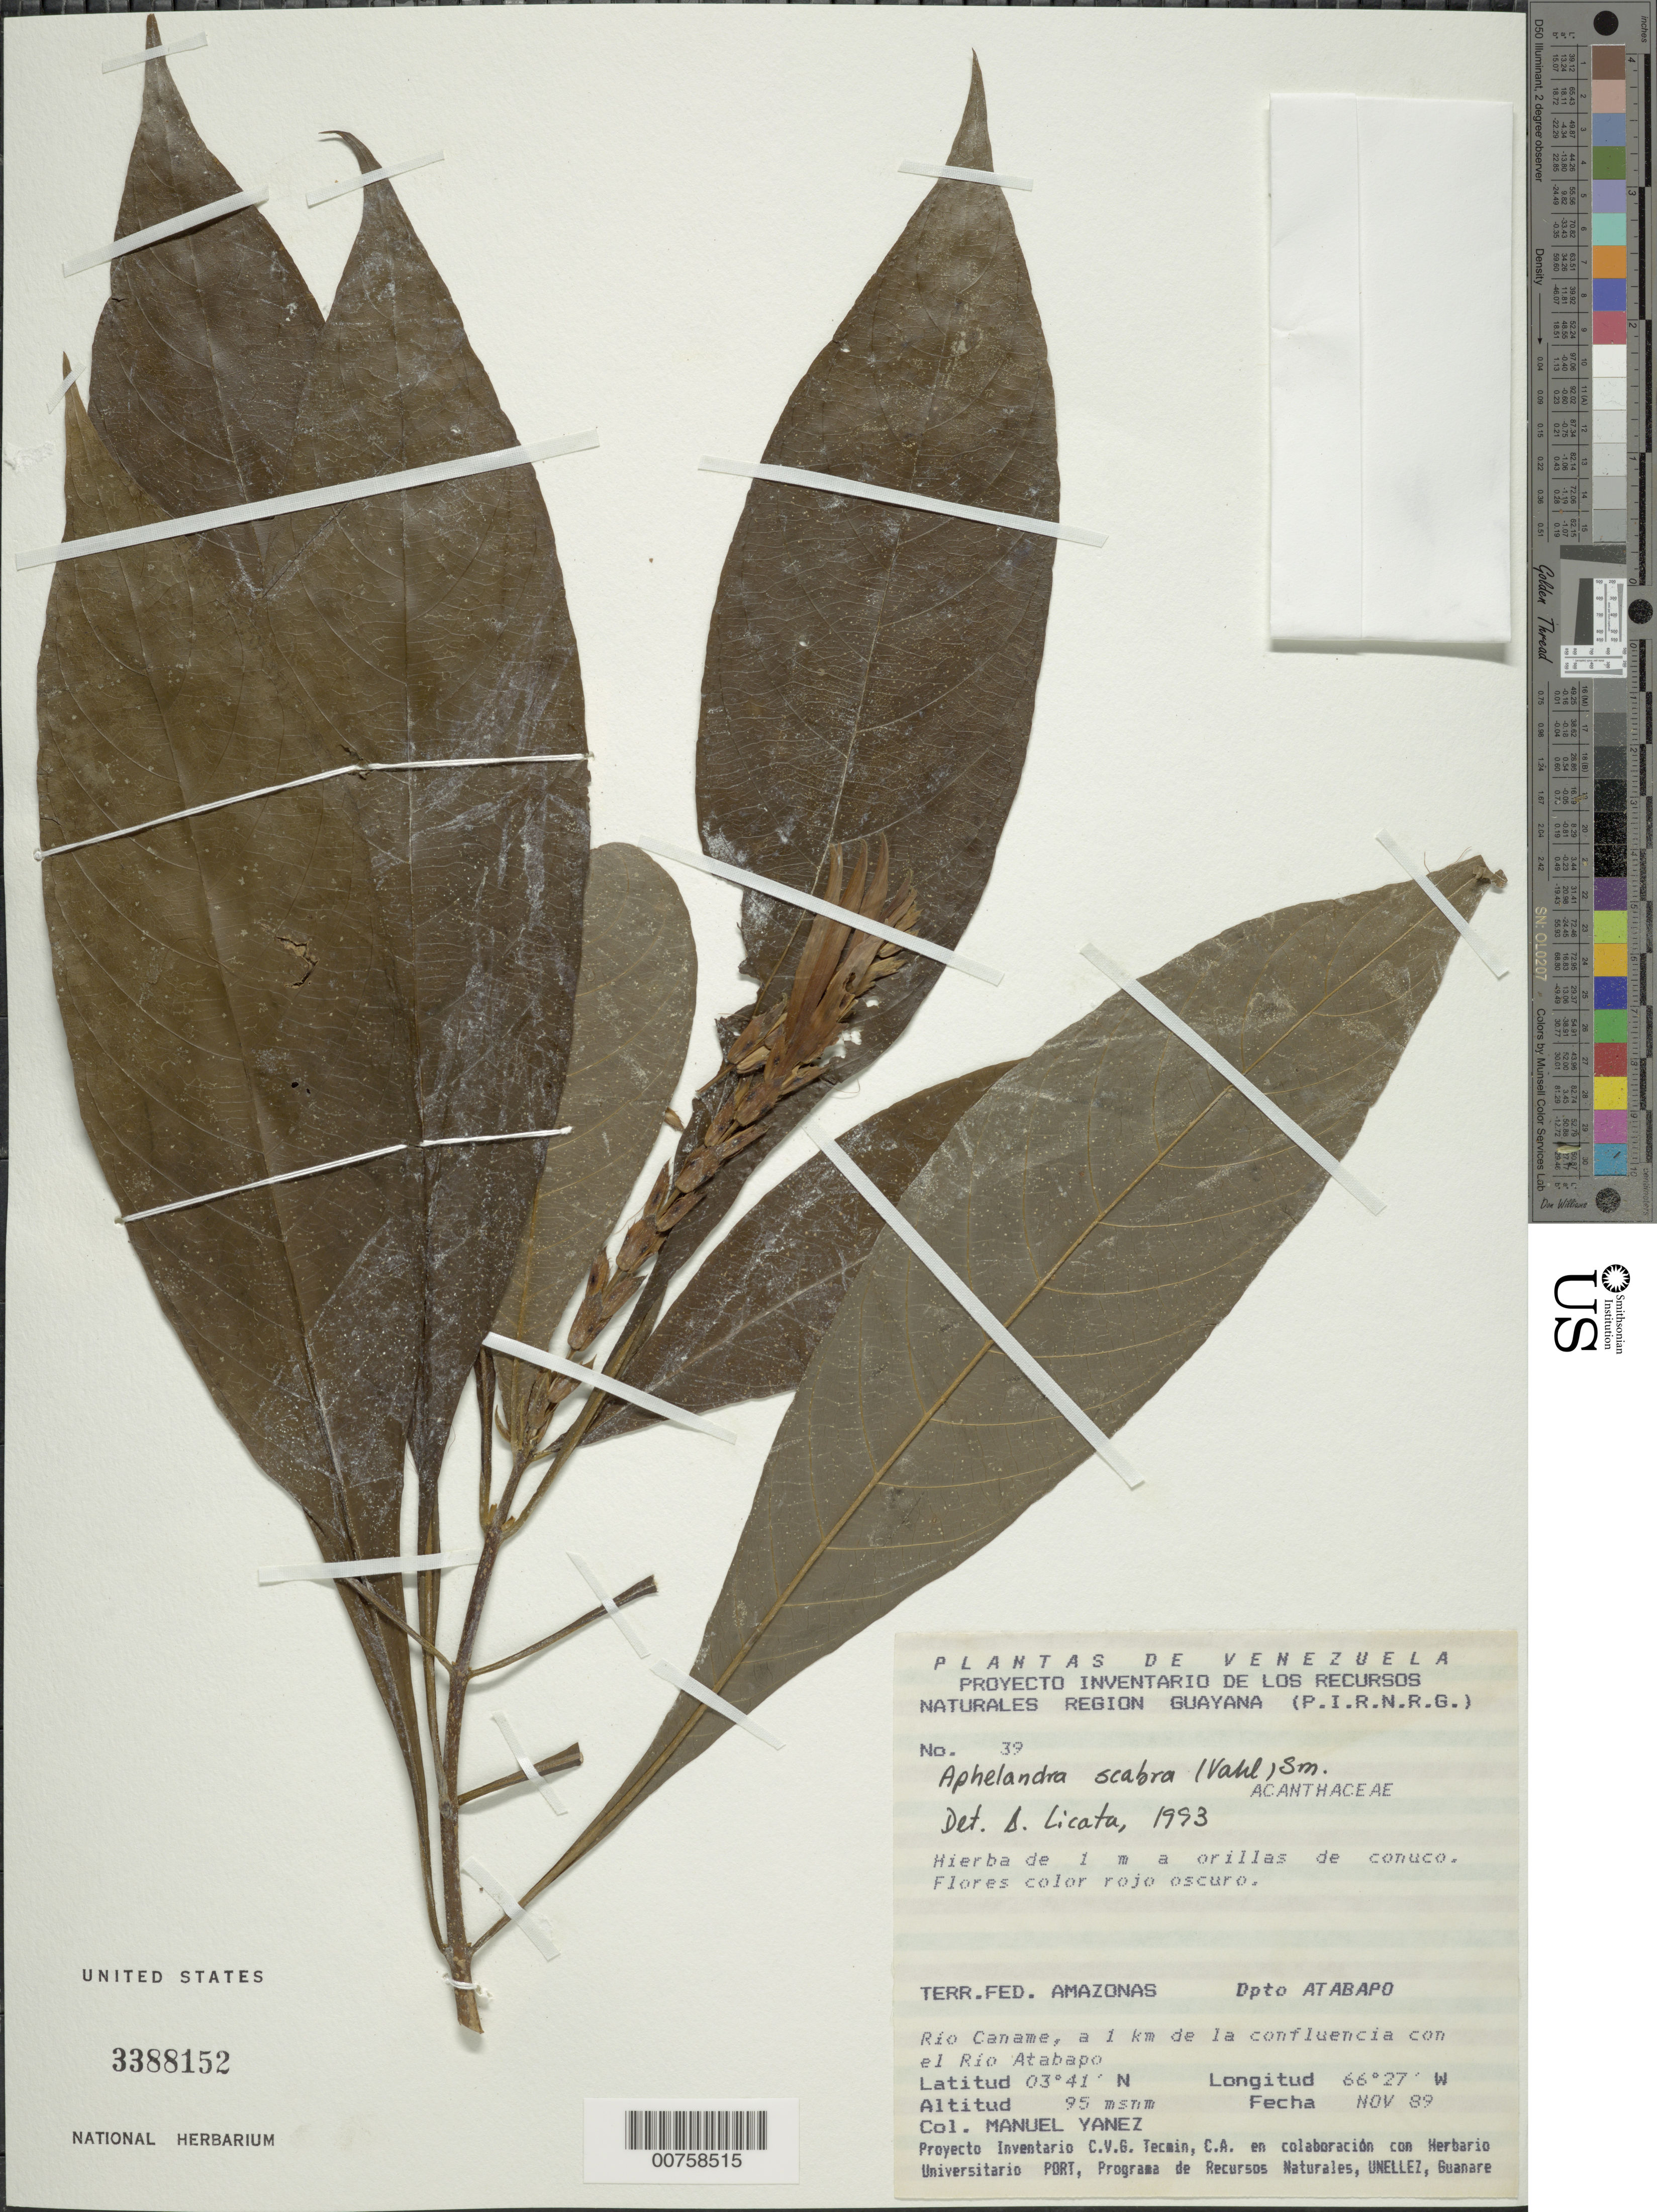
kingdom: Plantae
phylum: Tracheophyta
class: Magnoliopsida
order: Lamiales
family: Acanthaceae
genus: Aphelandra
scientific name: Aphelandra scabra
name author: (Vahl) Sm.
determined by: Licata, A., (PORT), Univ. Nac. Exp. de los Llanos Ezequiel Zamora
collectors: M. Yanez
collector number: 39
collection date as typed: Nov-89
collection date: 1989-11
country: Venezuela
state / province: Amazonas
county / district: Atabapo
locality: Río Caname, a 1 km de la confluencia con el río Atabapo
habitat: Orillas de conuco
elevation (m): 95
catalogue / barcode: US 3388152